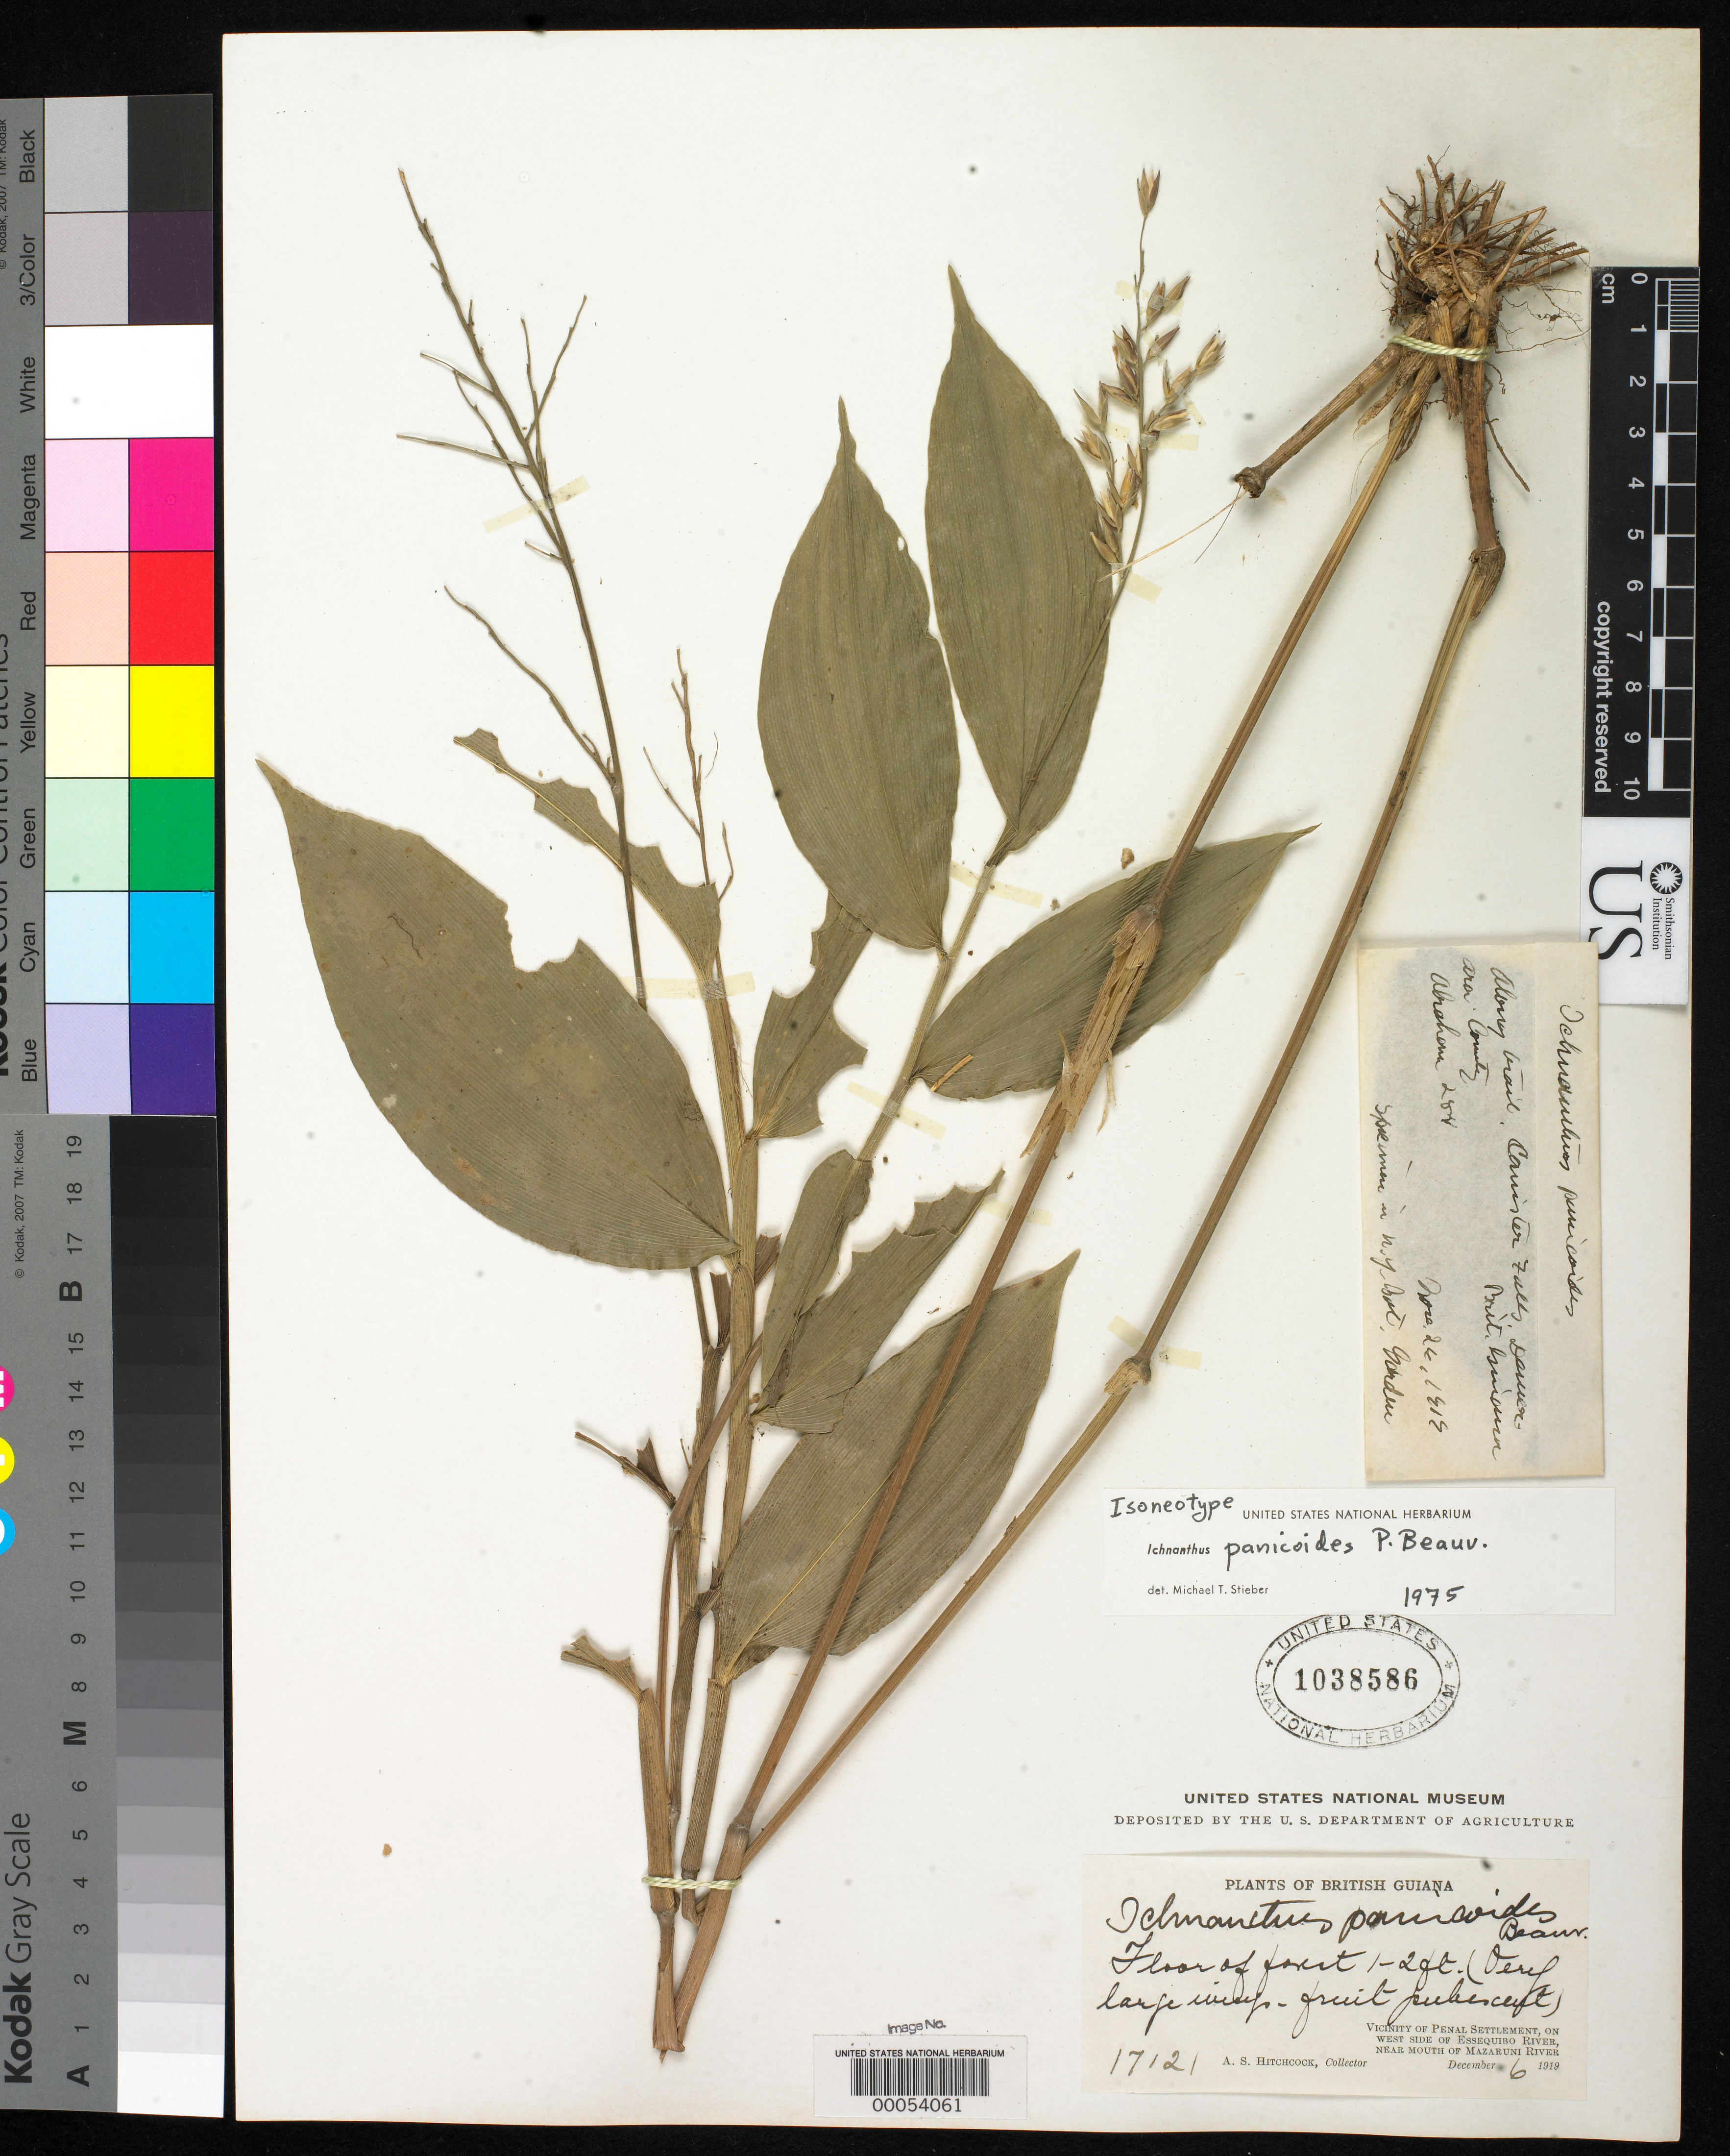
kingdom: Plantae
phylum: Tracheophyta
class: Liliopsida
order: Poales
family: Poaceae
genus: Ichnanthus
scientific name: Ichnanthus panicoides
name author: P. Beauv.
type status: Isoneotype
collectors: A. S. Hitchcock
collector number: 17121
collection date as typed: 06 Dec 1919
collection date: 1919-12-06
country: Guyana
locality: Vicinity of penal settlement on W side Essequibo River, near mouth of Mazaruni River.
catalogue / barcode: US 1038586